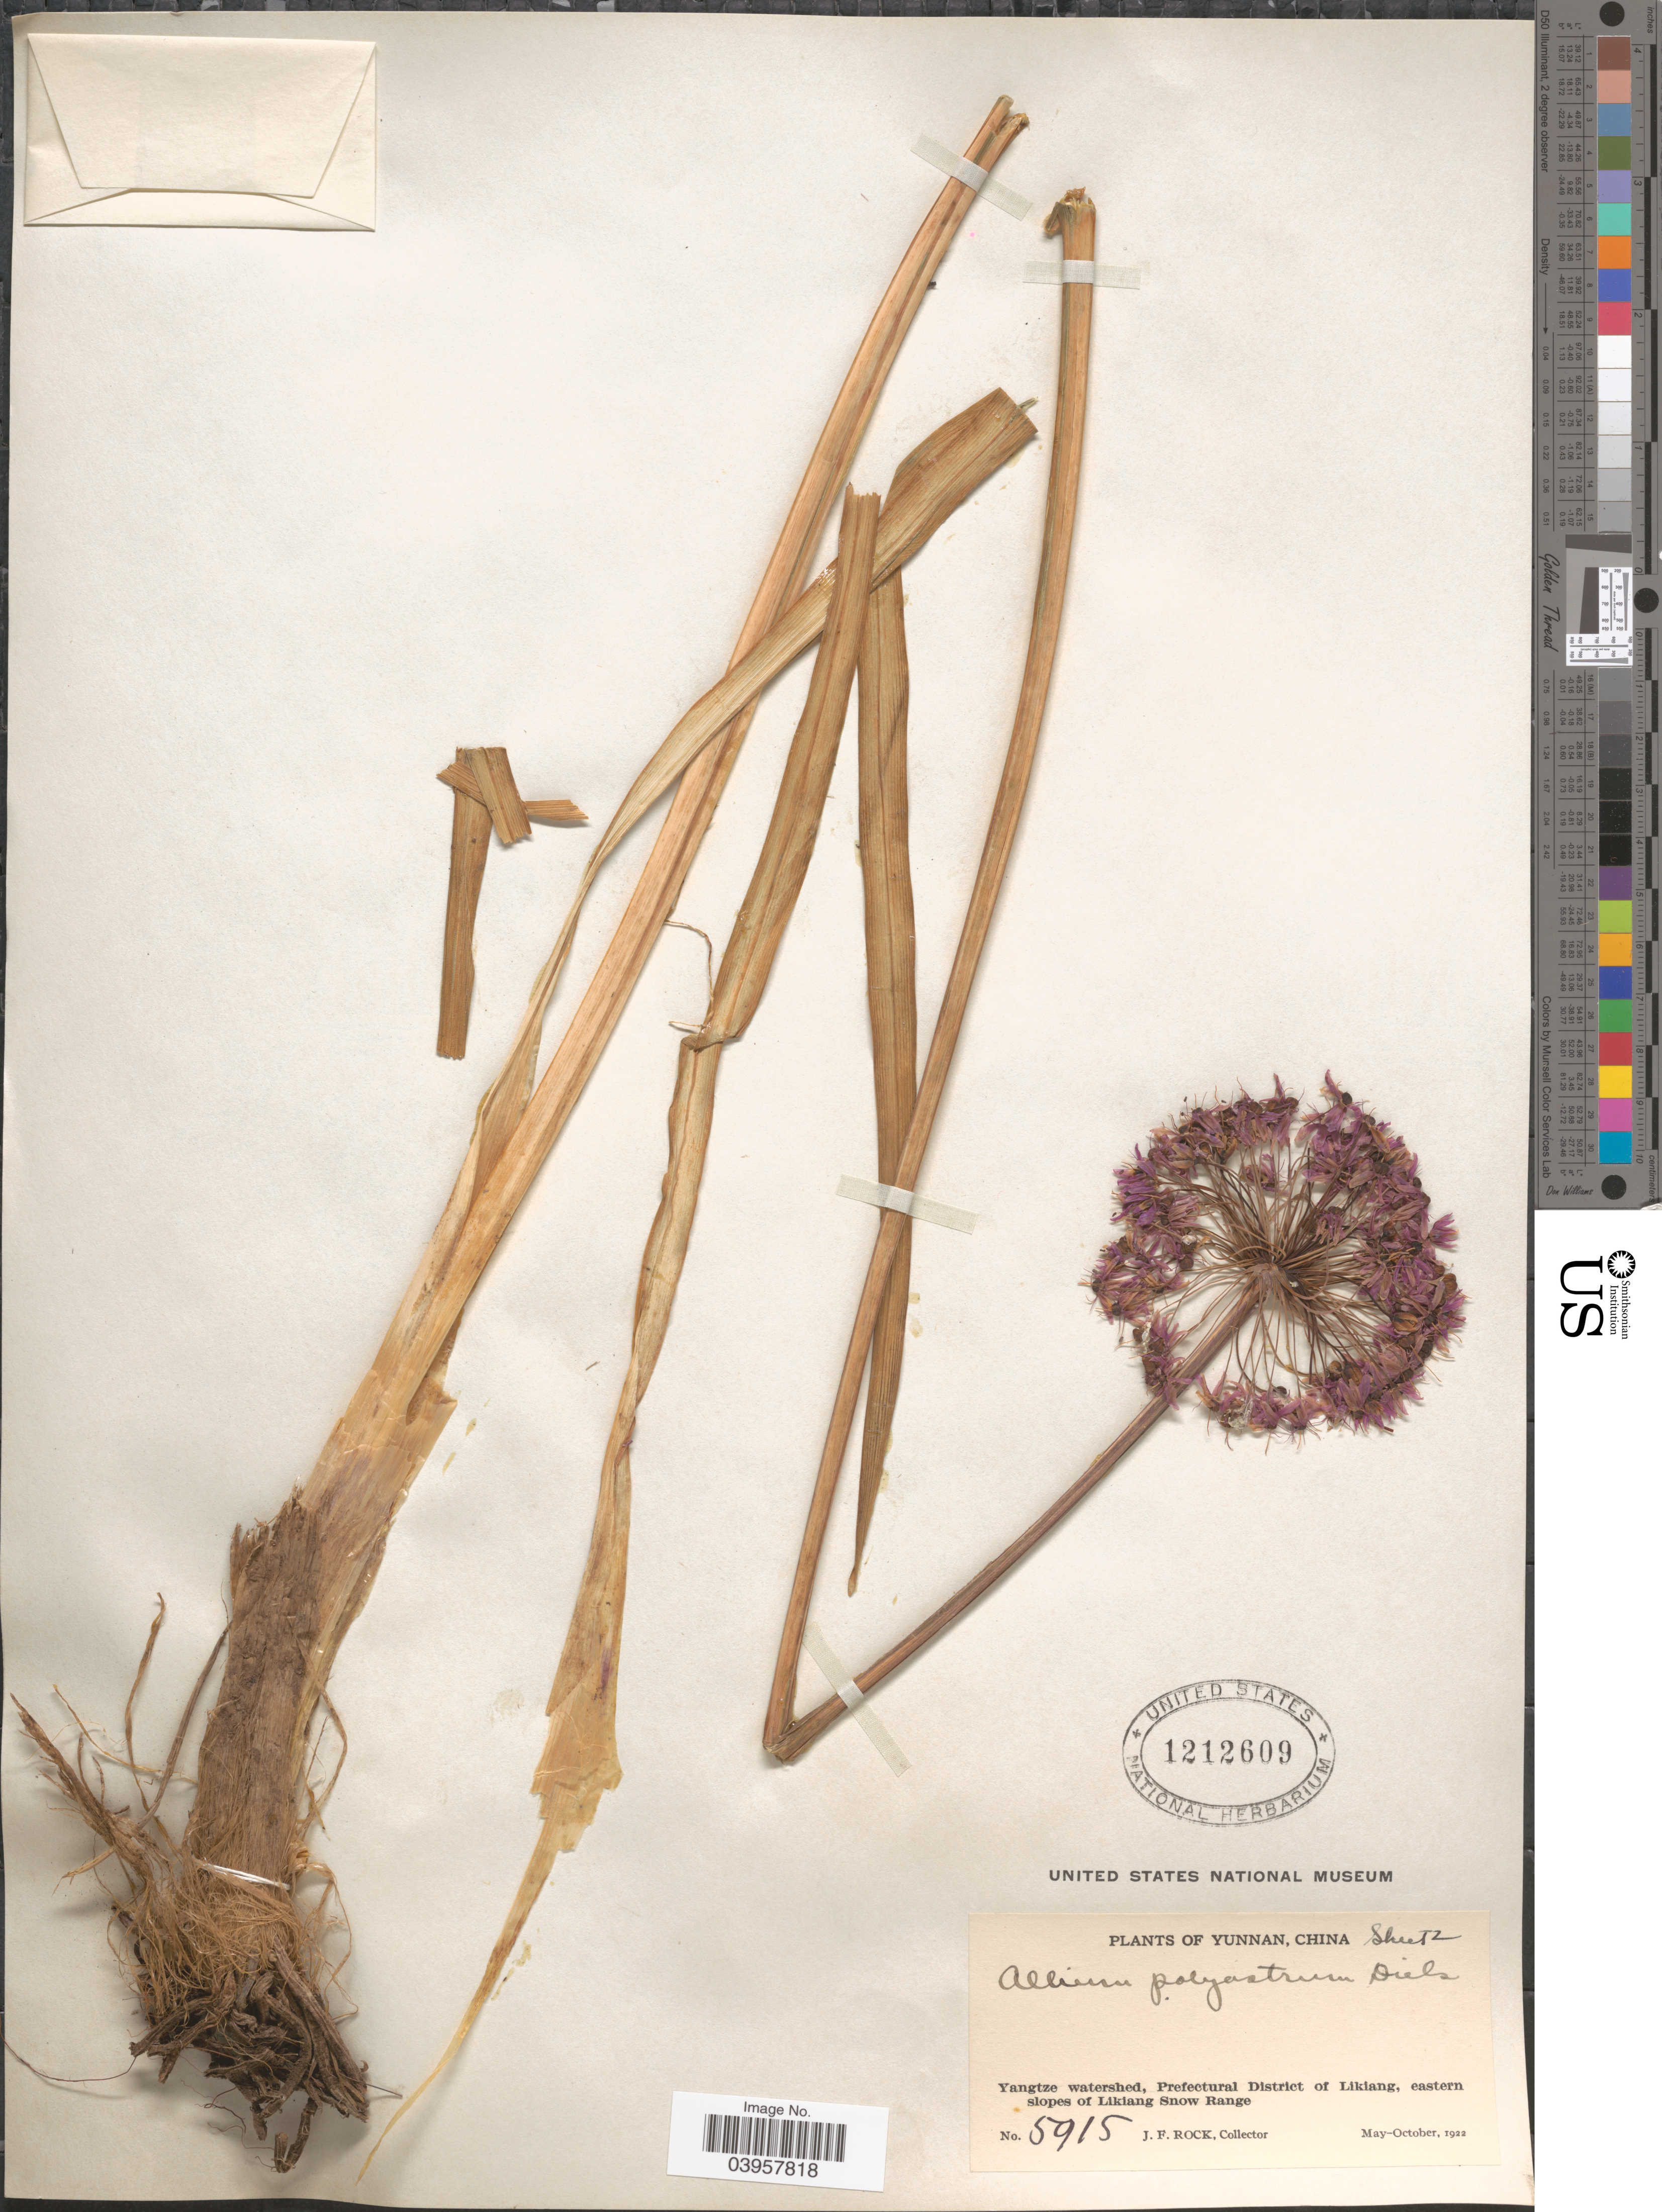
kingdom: Plantae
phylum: Tracheophyta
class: Liliopsida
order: Asparagales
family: Amaryllidaceae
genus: Allium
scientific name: Allium polyastrum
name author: Diels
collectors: J. Rock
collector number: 5915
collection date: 1922-05/1922-10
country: China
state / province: Yunnan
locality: Yangtze watershed, Prefectural District of Likiang, eastern slopes of Likiang Snow Range.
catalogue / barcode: US 1212609